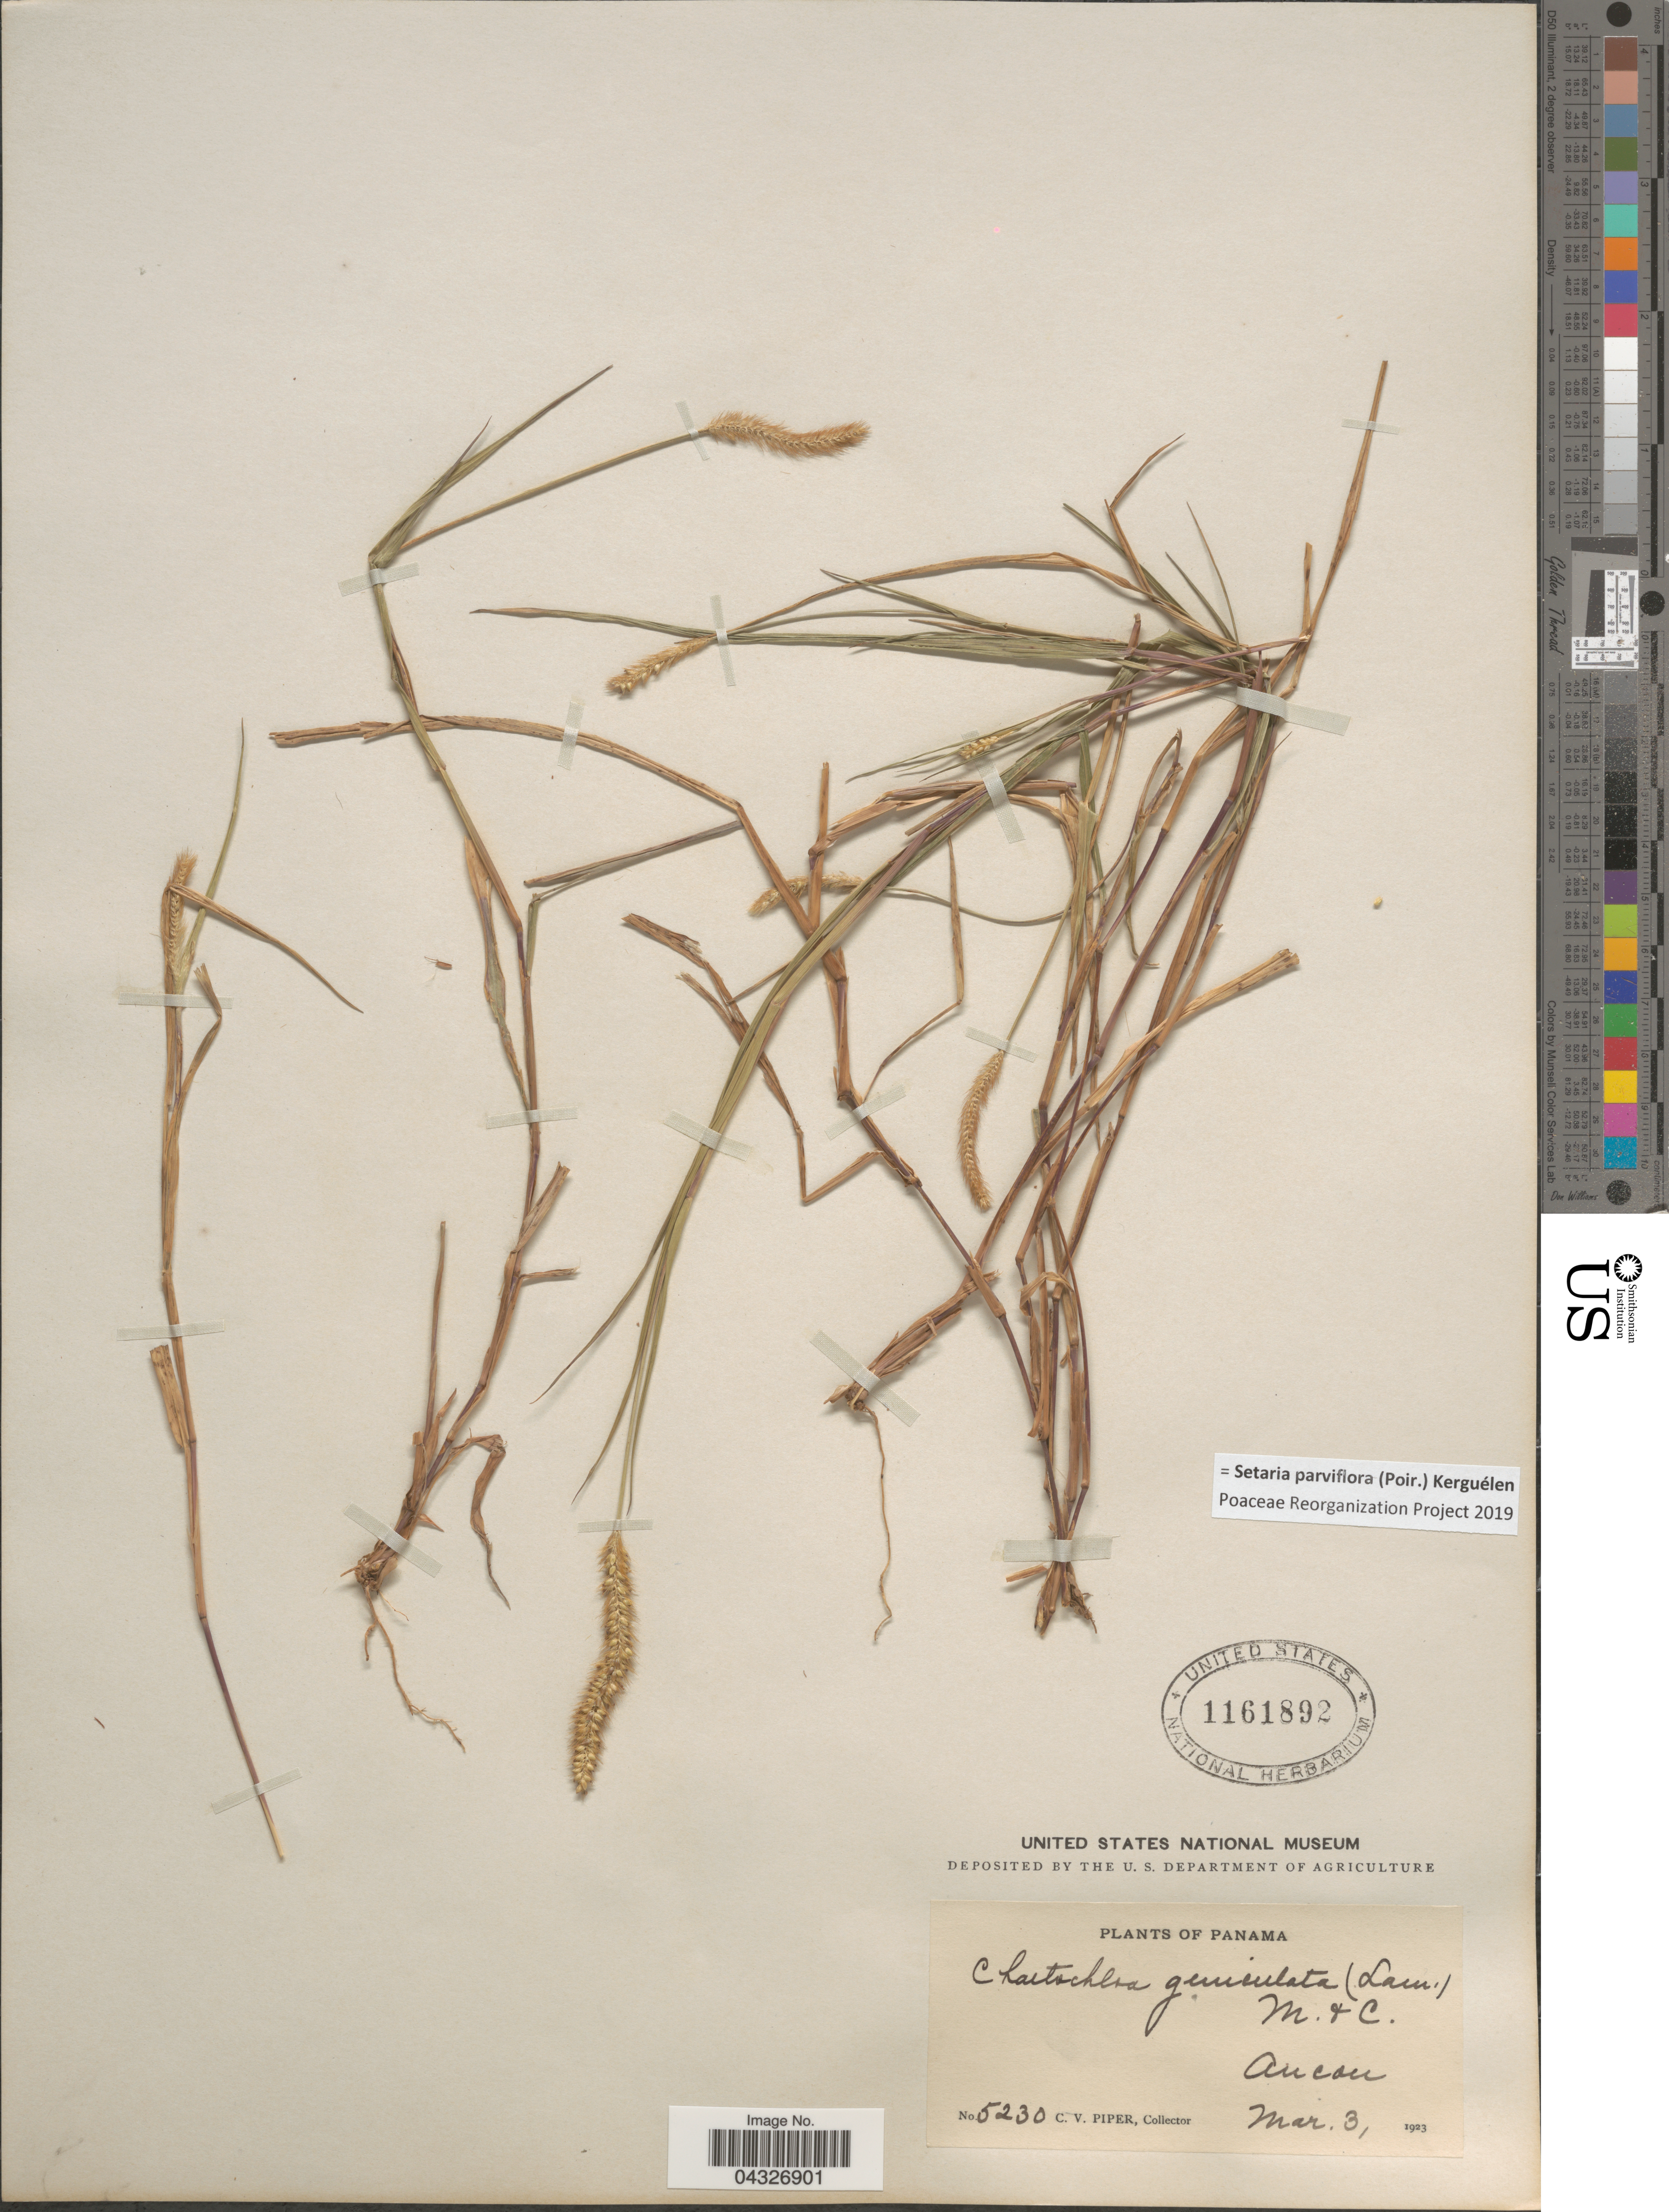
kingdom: Plantae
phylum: Tracheophyta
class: Liliopsida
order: Poales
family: Poaceae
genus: Setaria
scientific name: Setaria parviflora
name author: (Poir.) Kerguélen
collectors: C. V. Piper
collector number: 5230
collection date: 1923-03-03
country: Panama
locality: Ancon.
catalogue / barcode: US 1161892